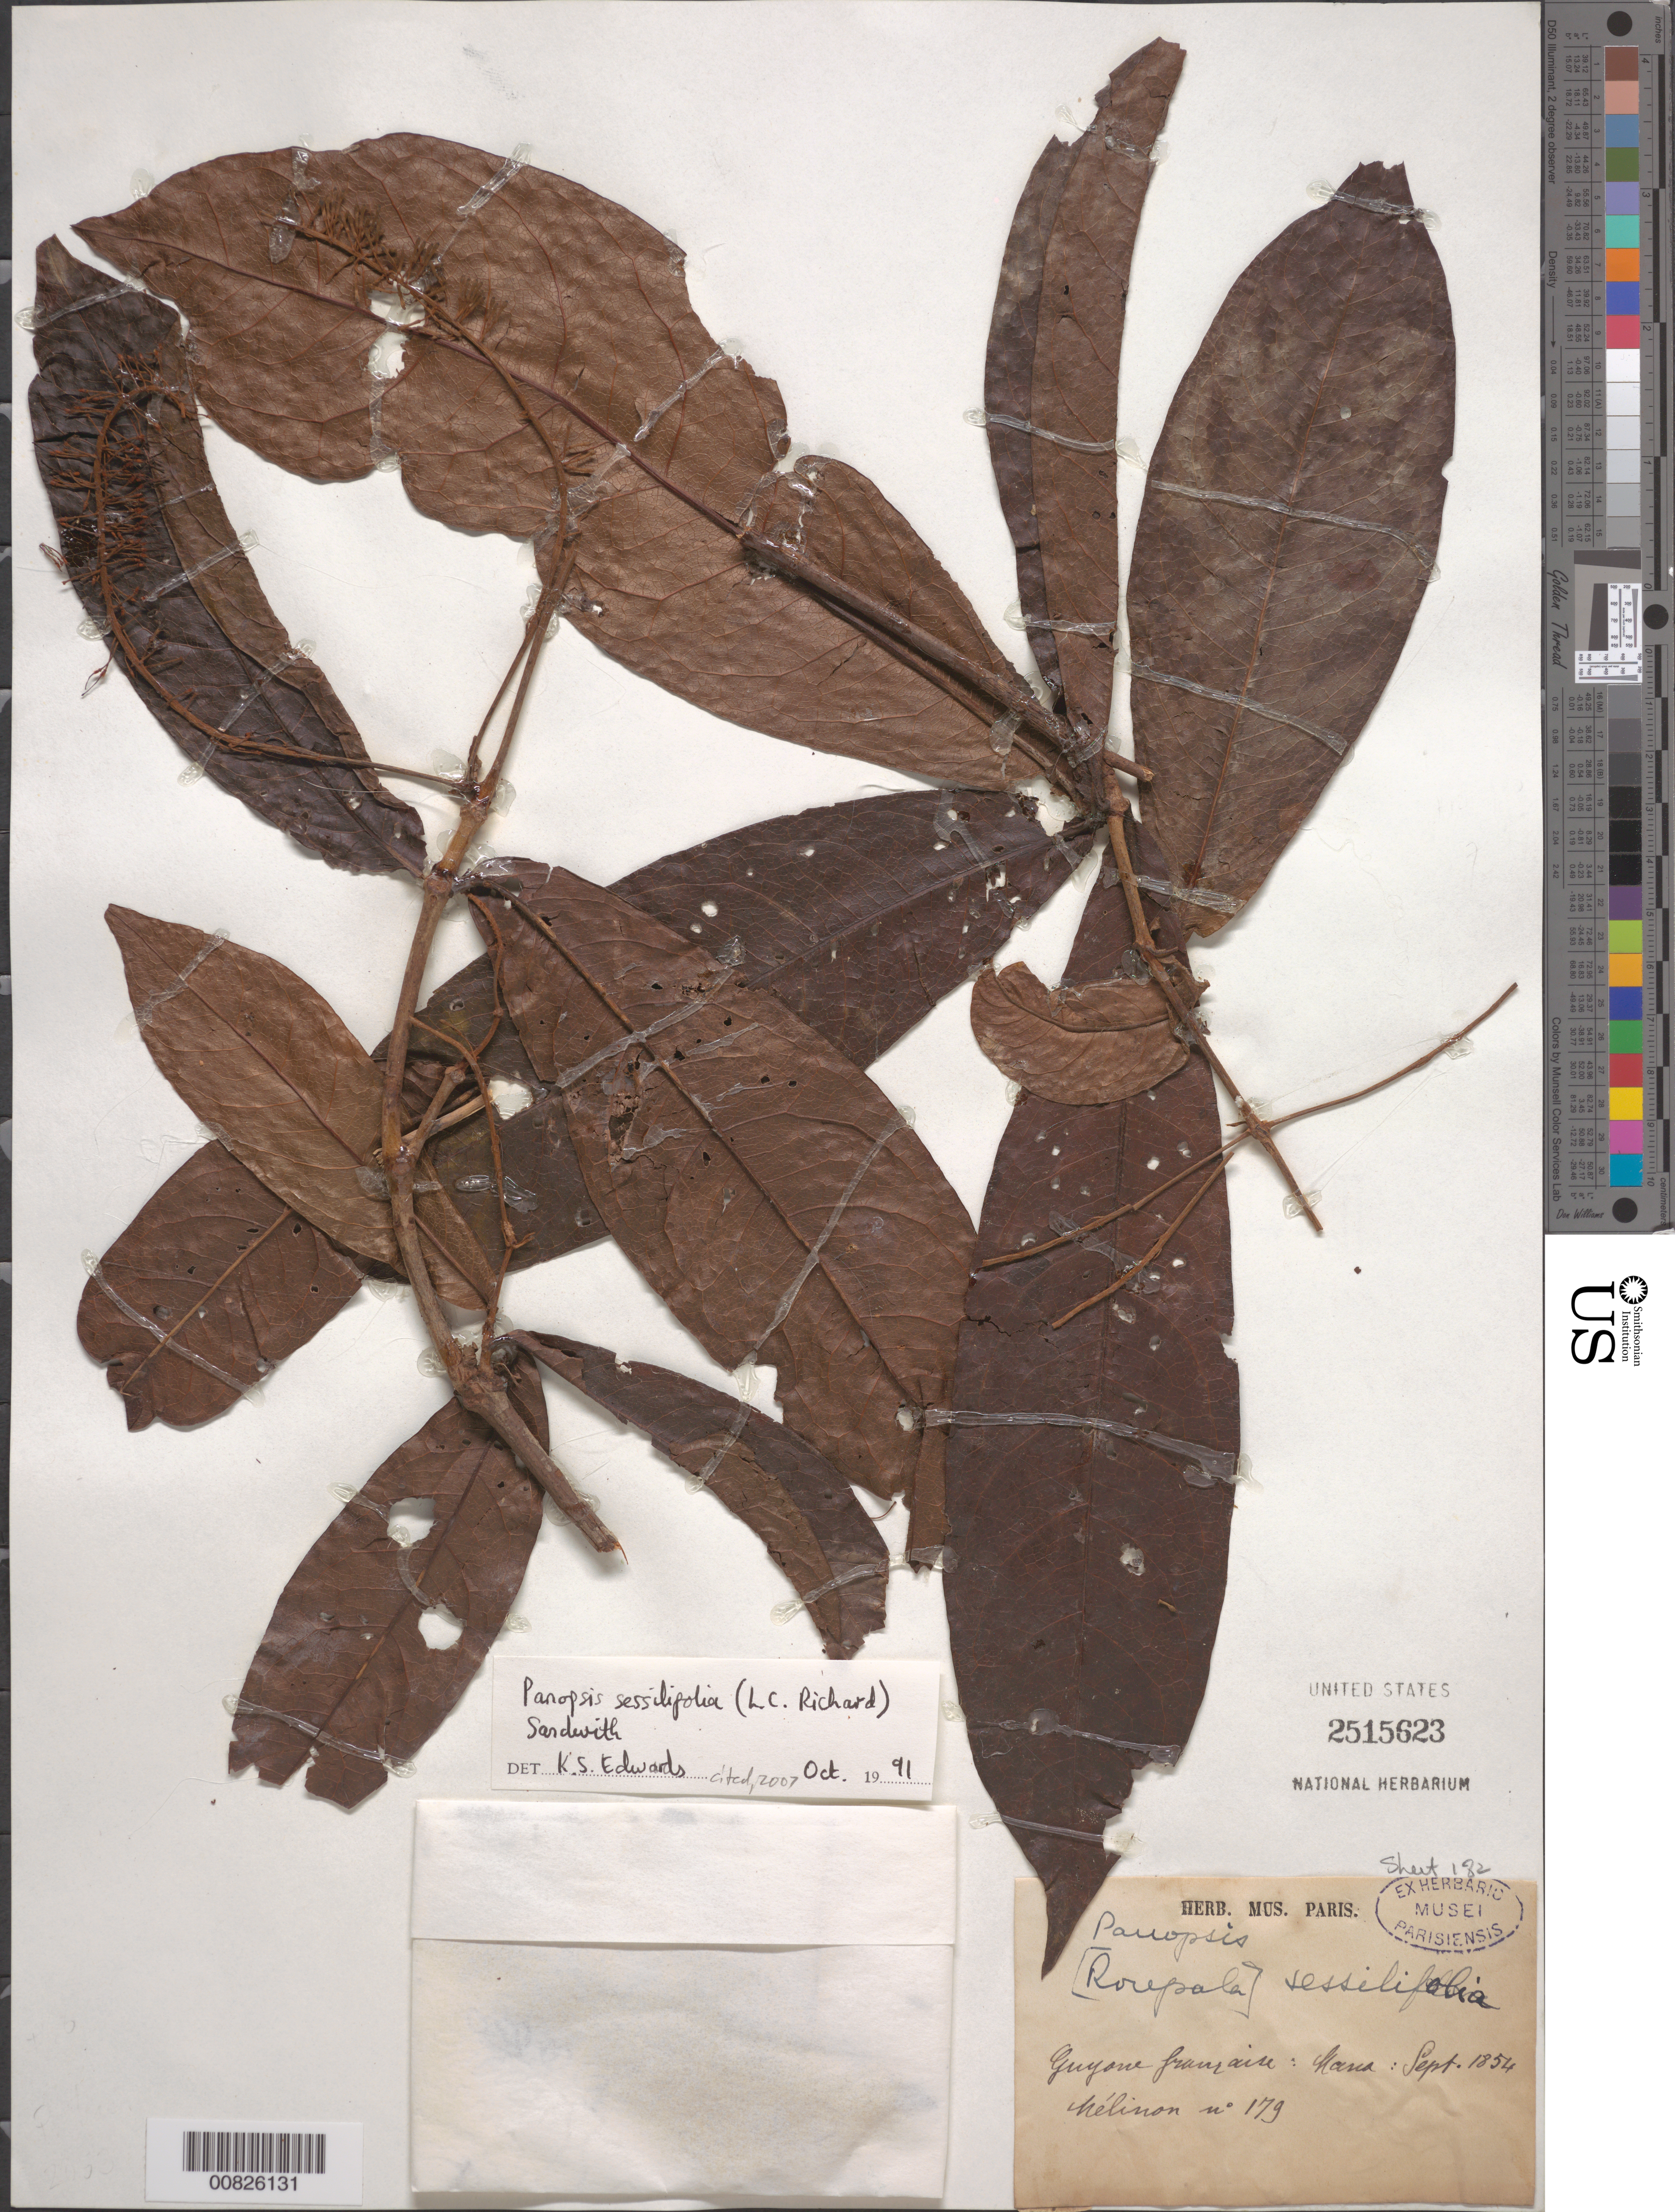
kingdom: Plantae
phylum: Tracheophyta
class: Magnoliopsida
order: Proteales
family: Proteaceae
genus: Panopsis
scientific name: Panopsis sessilifolia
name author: (Rich.) Sandwith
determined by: Edwards, K. S.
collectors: E. Mélinon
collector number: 179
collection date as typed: September 1854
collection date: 1854-09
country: French Guiana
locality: Mana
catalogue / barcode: US 2515623